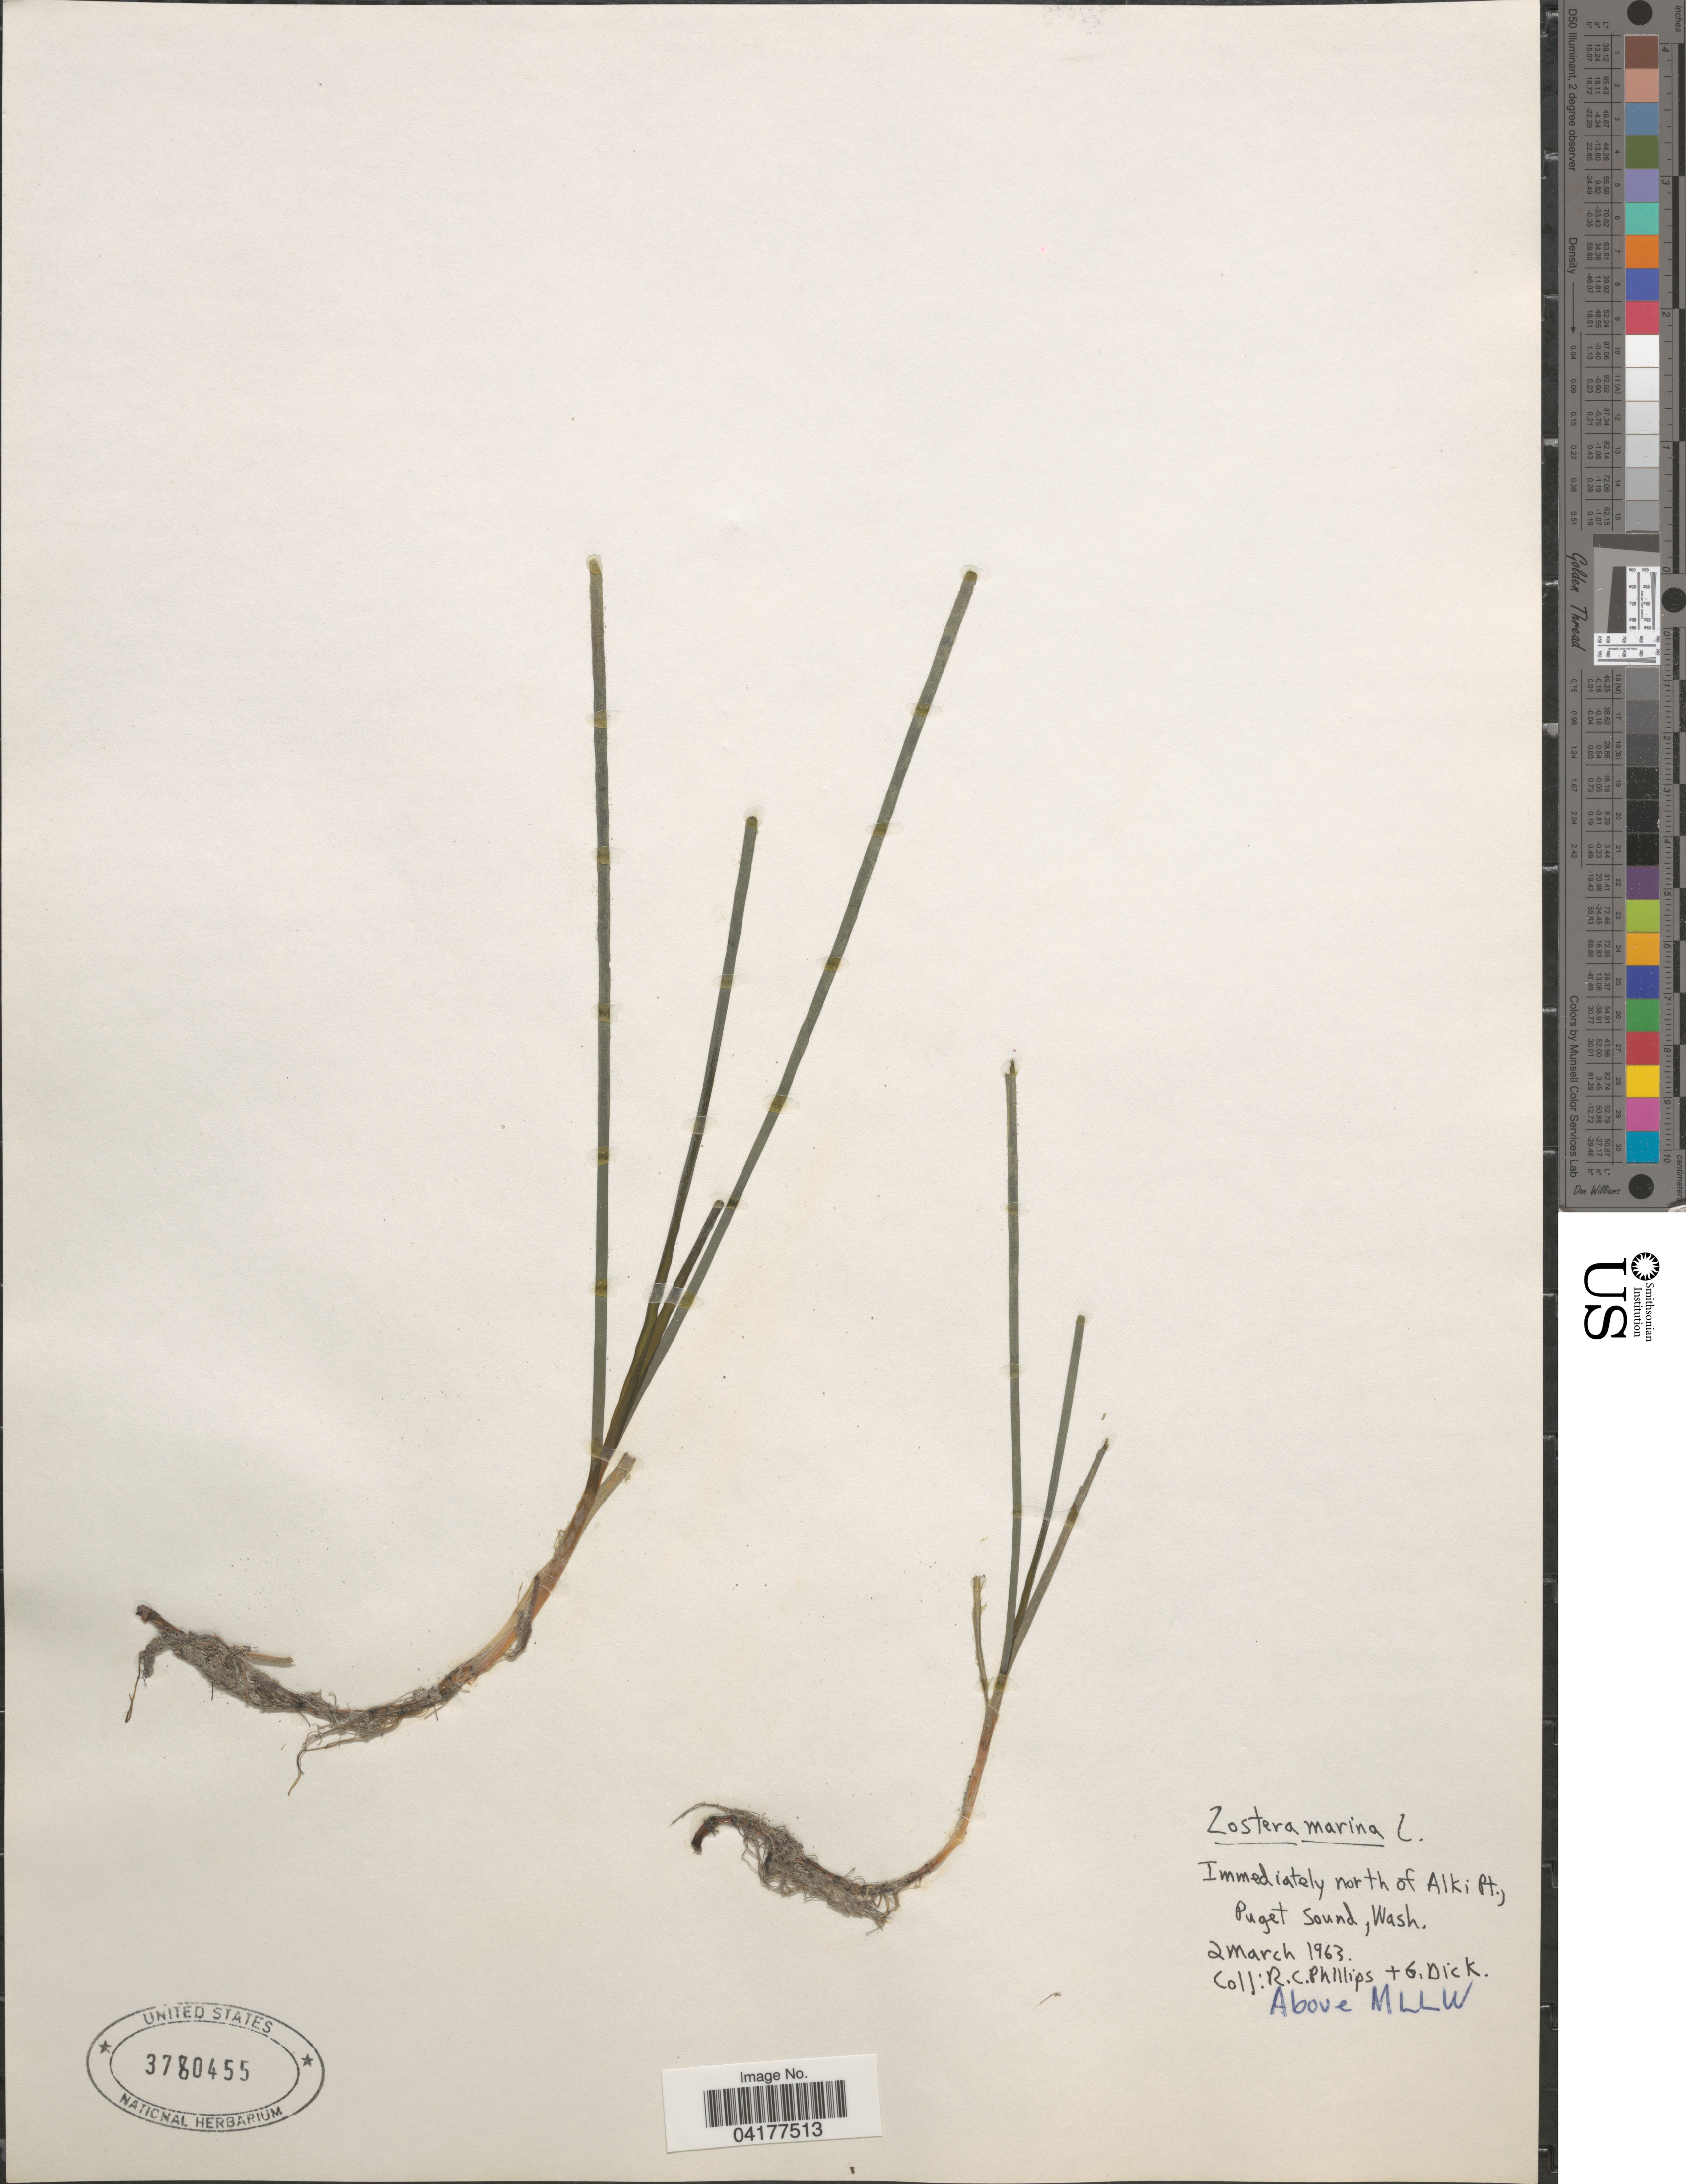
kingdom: Plantae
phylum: Tracheophyta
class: Liliopsida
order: Alismatales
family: Zosteraceae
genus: Zostera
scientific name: Zostera marina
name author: L.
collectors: R. C. Phillips & G. Dick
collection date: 1963-03-02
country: United States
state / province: Washington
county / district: King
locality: Immediately north of Alki Pt., Puget Sound. Above MLLW.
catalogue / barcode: US 3780455